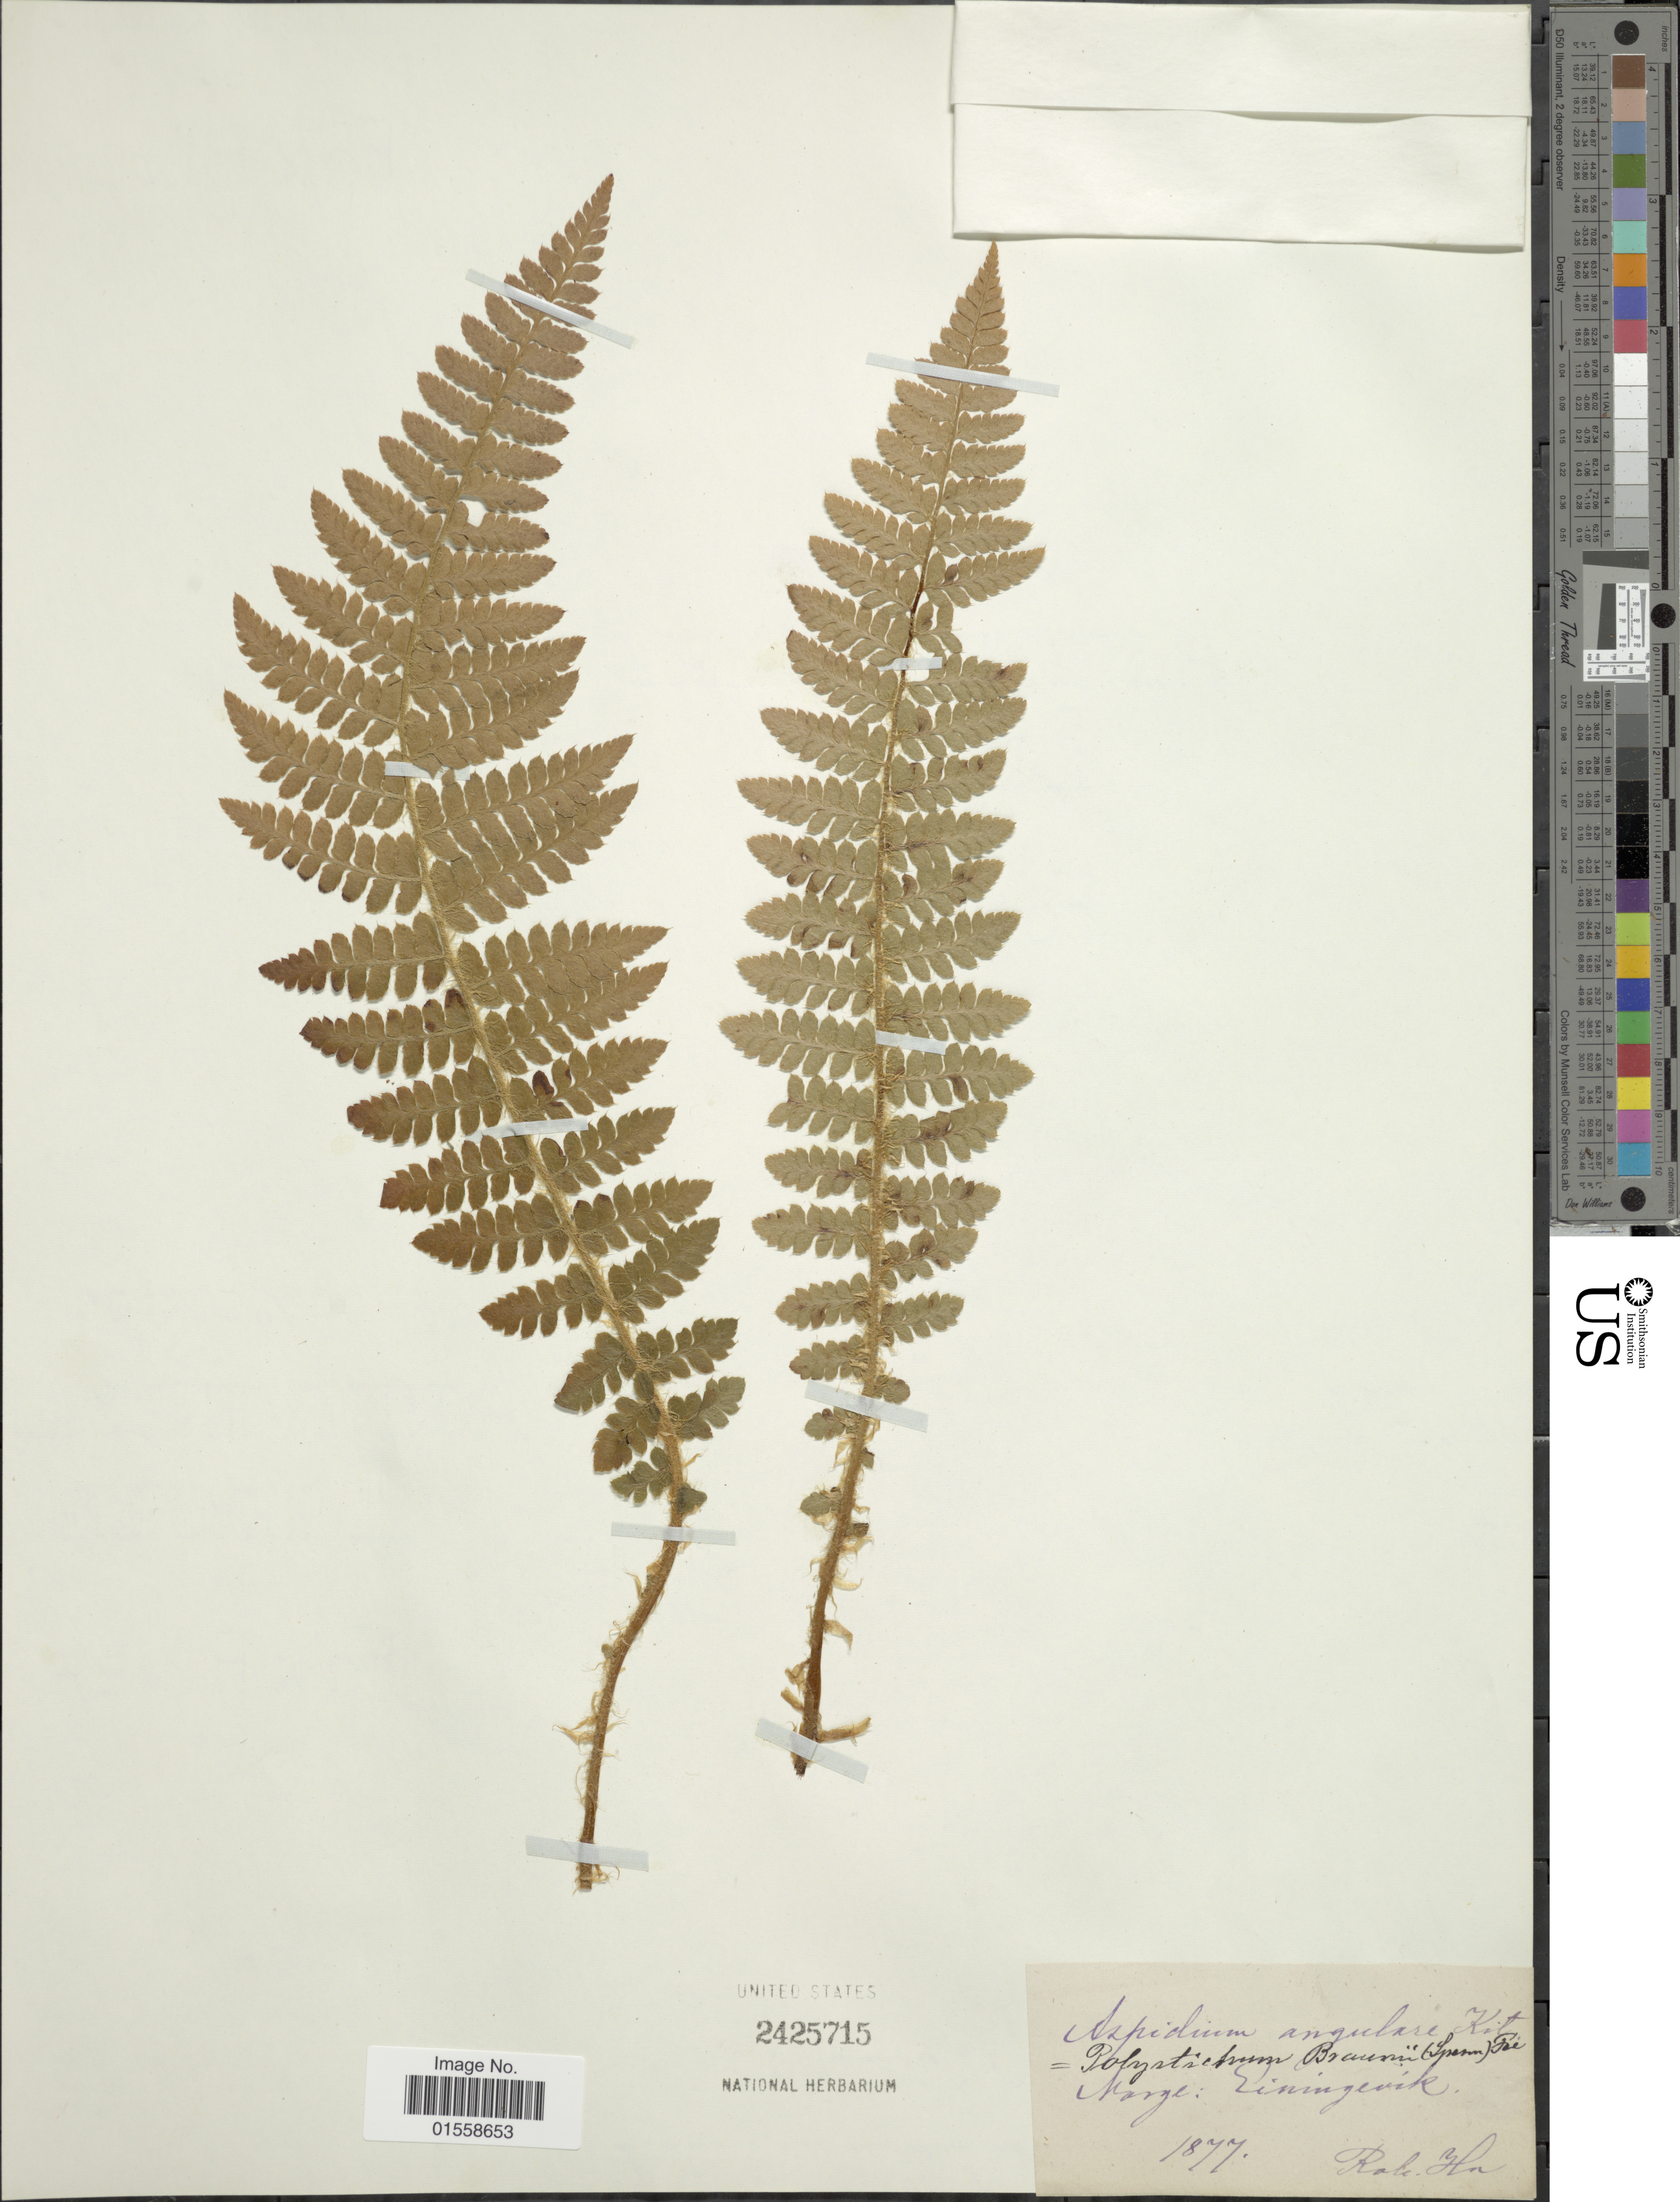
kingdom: Plantae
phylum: Tracheophyta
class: Polypodiopsida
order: Polypodiales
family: Dryopteridaceae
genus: Polystichum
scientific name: Polystichum braunii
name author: (Spenn.) Fée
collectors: R. Ha.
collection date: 1877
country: Norway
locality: Norge: Einingevik.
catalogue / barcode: US 2425715